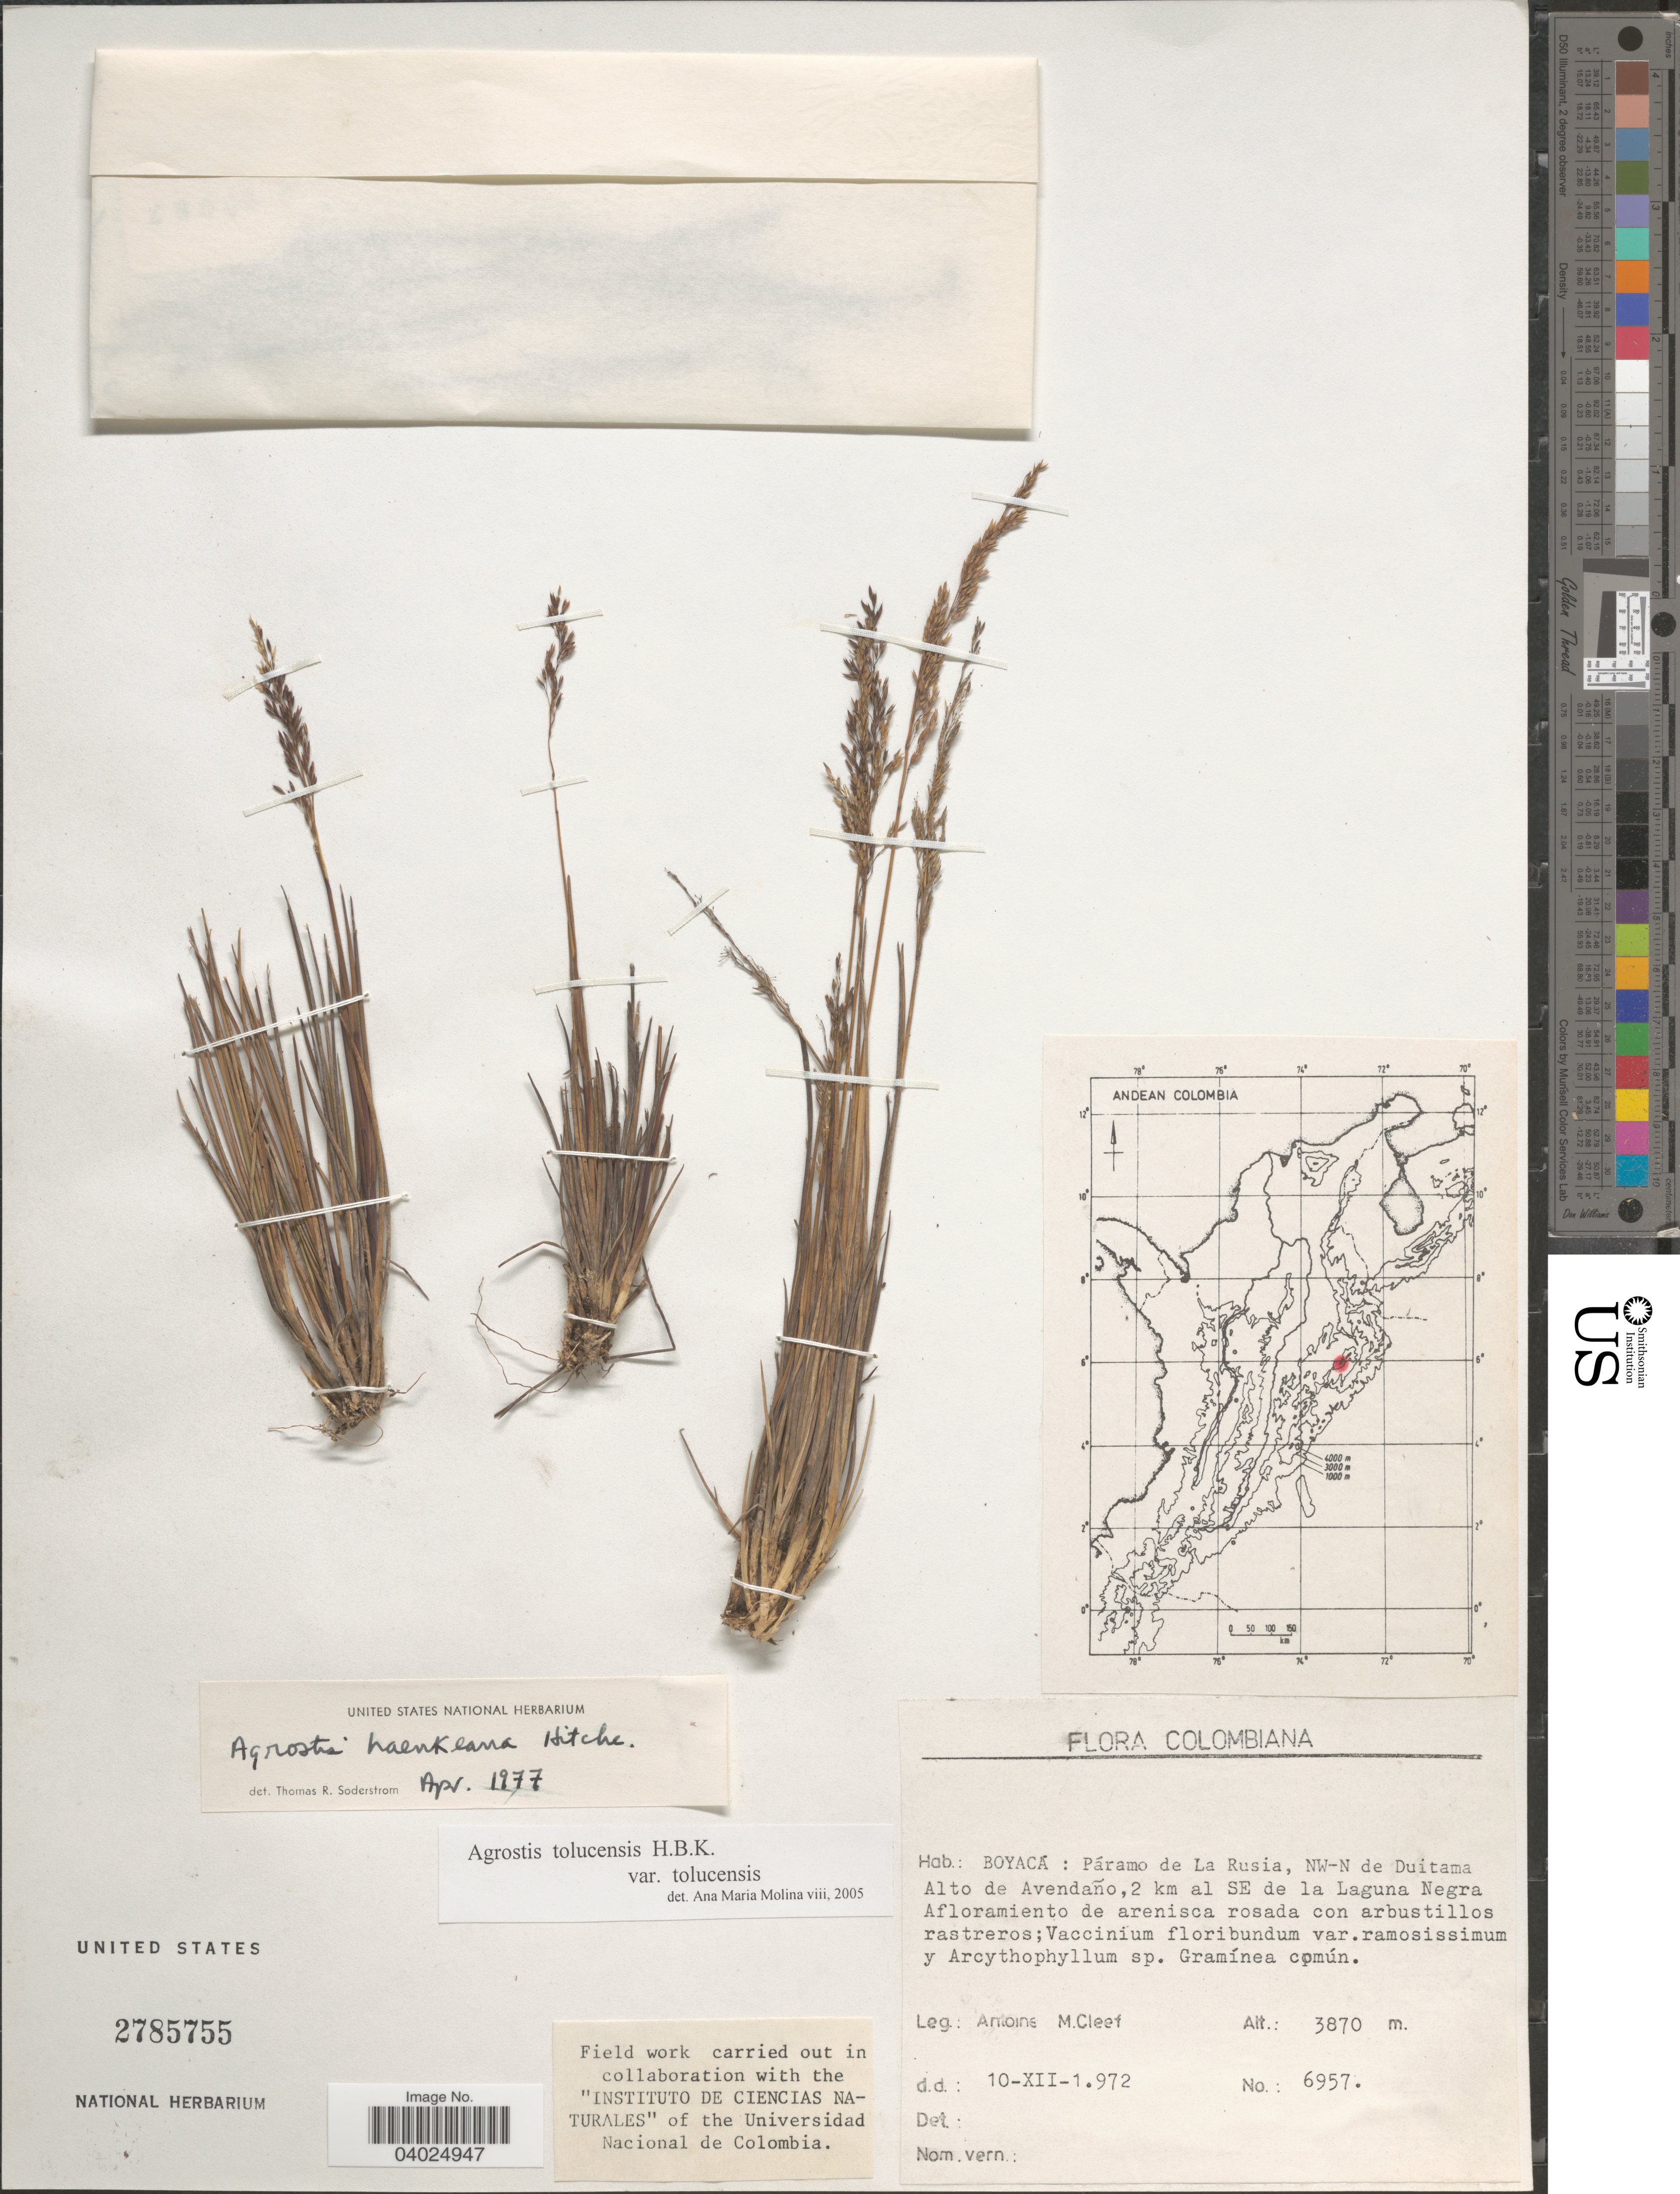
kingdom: Plantae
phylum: Tracheophyta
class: Liliopsida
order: Poales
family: Poaceae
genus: Agrostis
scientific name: Agrostis tolucensis Kunth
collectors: A. M. Cleef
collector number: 6957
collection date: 1972-12-10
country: Colombia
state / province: Boyacá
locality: Páramo de La Rusia, NW-N de Duitama Alto de Avendaño, 2 km al SE de la Laguna Negra.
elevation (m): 3870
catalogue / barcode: US 2785755